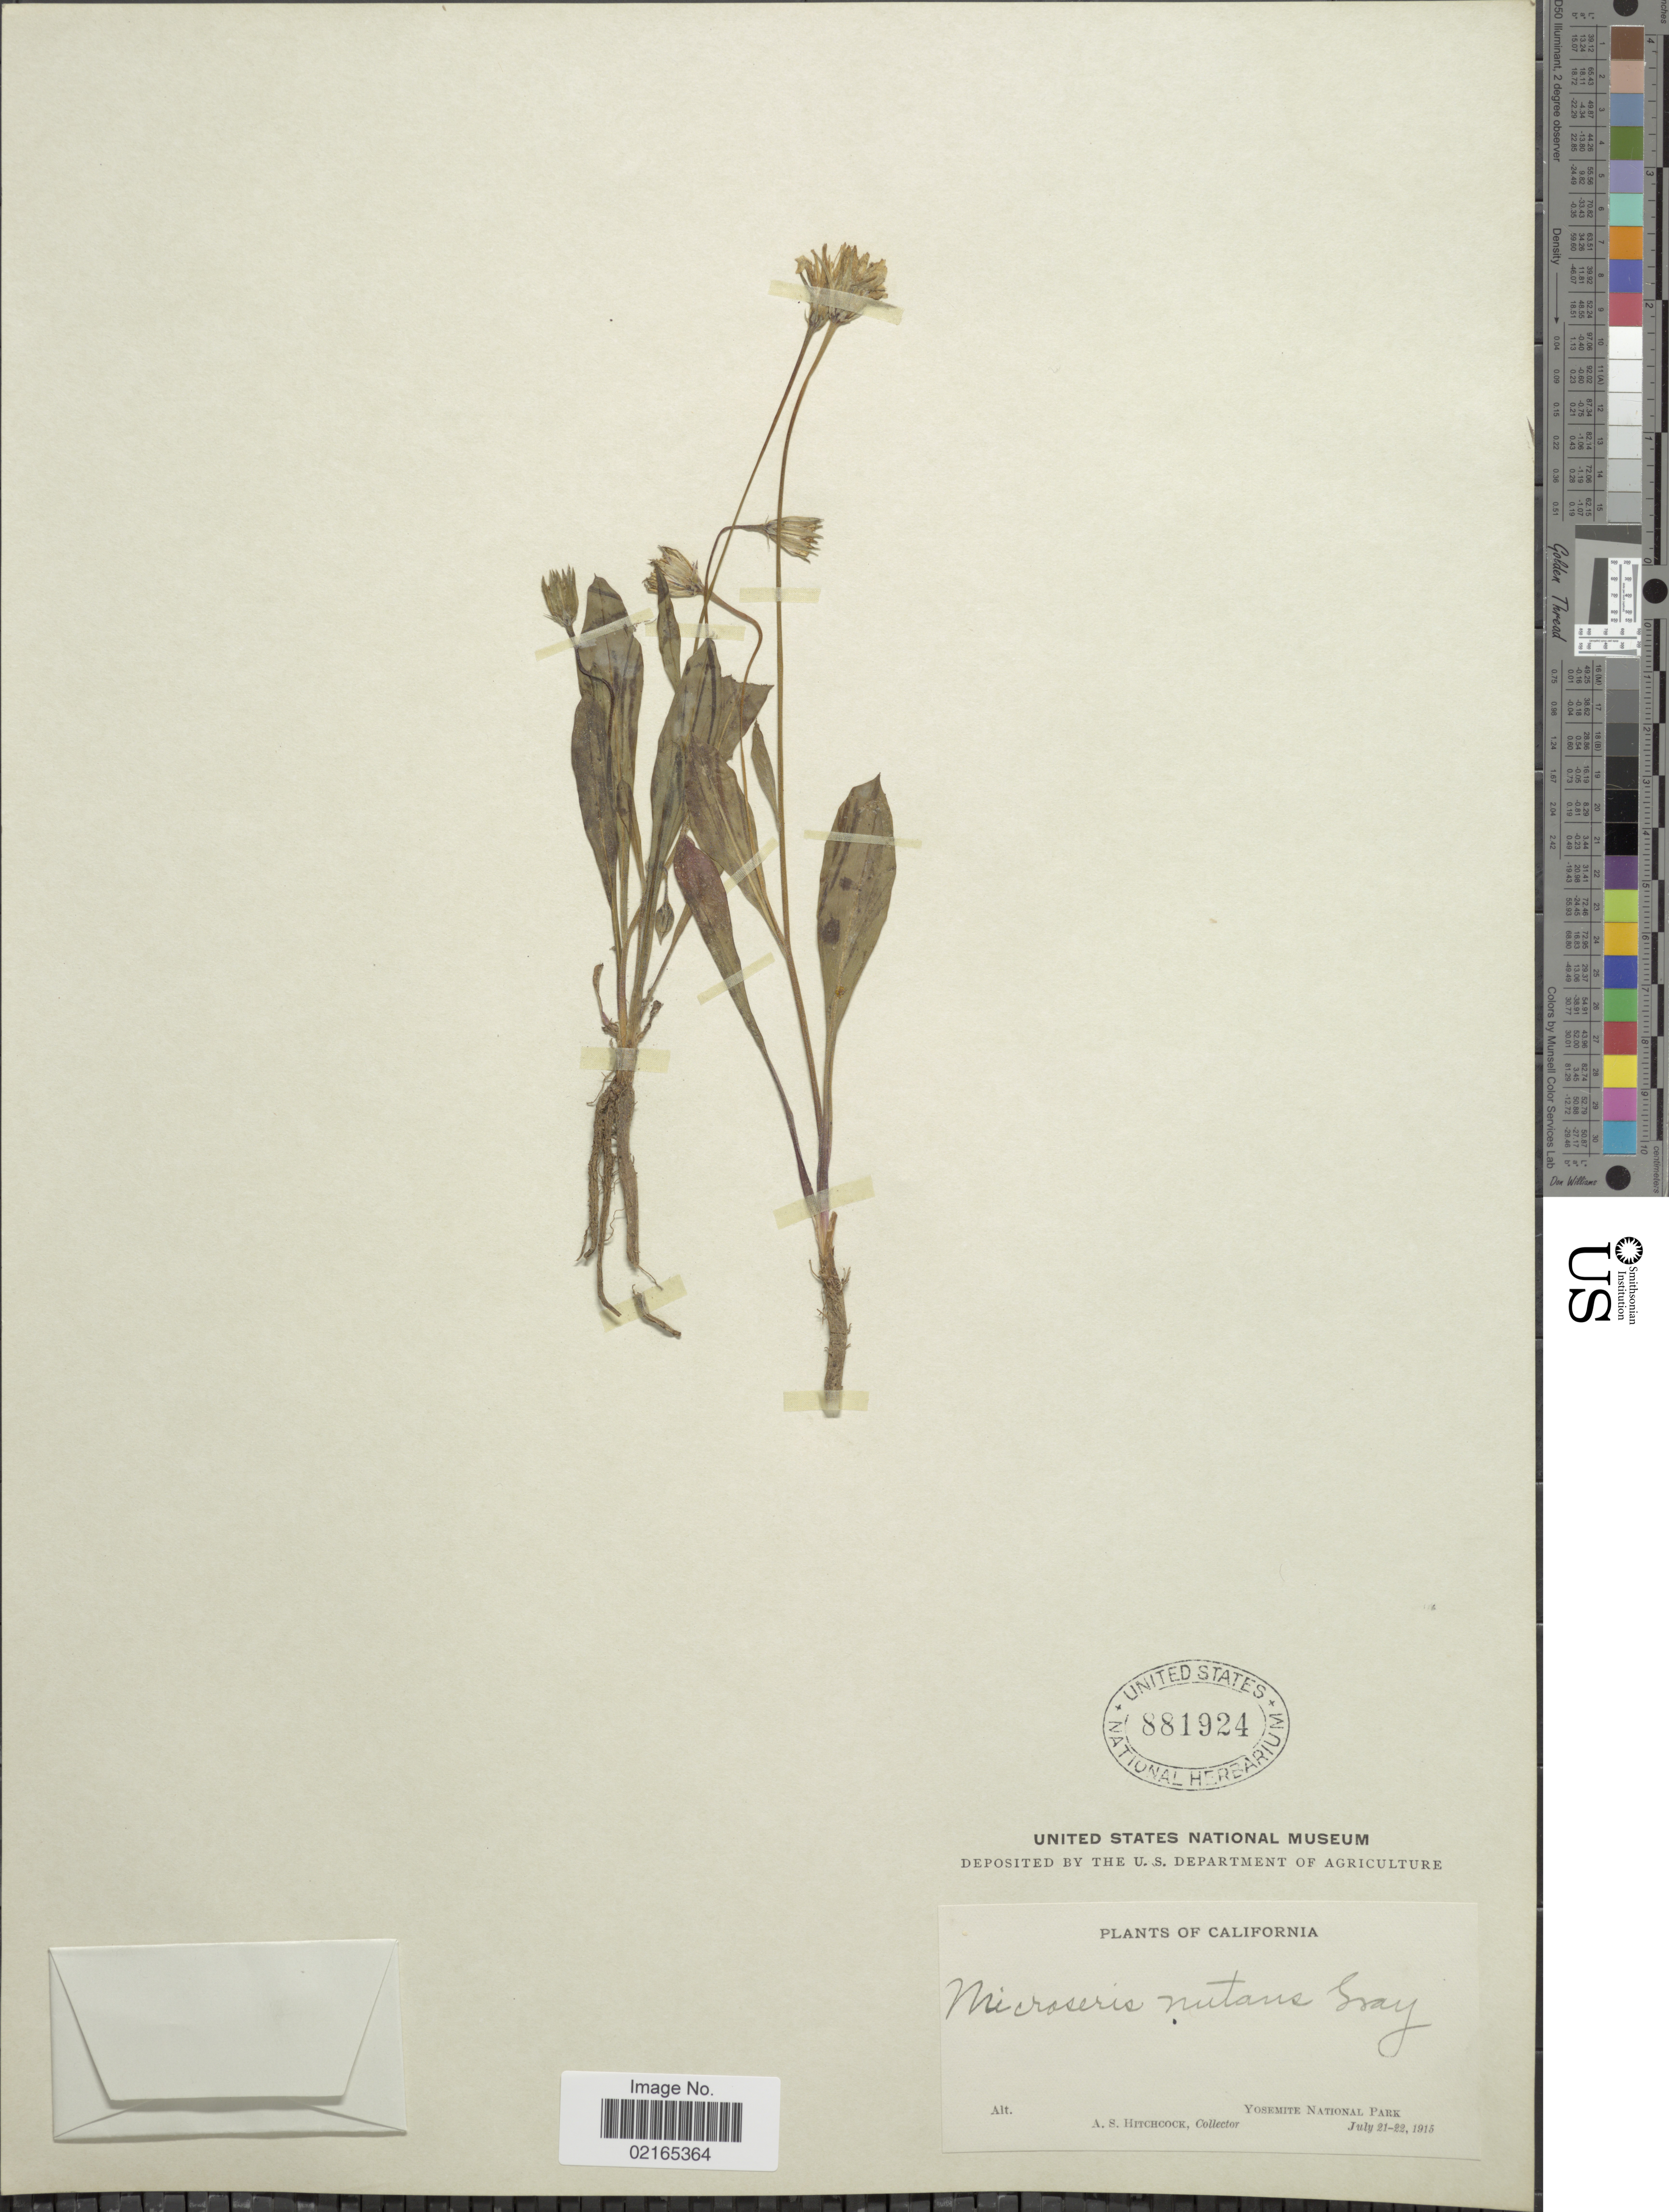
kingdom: Plantae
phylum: Tracheophyta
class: Magnoliopsida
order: Asterales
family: Asteraceae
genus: Microseris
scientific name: Microseris nutans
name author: (Hook.) Sch. Bip.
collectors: A. S. Hitchcock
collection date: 1915-07-21/1915-07-22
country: United States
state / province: California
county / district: Mariposa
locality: Yosemite National Park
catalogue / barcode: US 881924